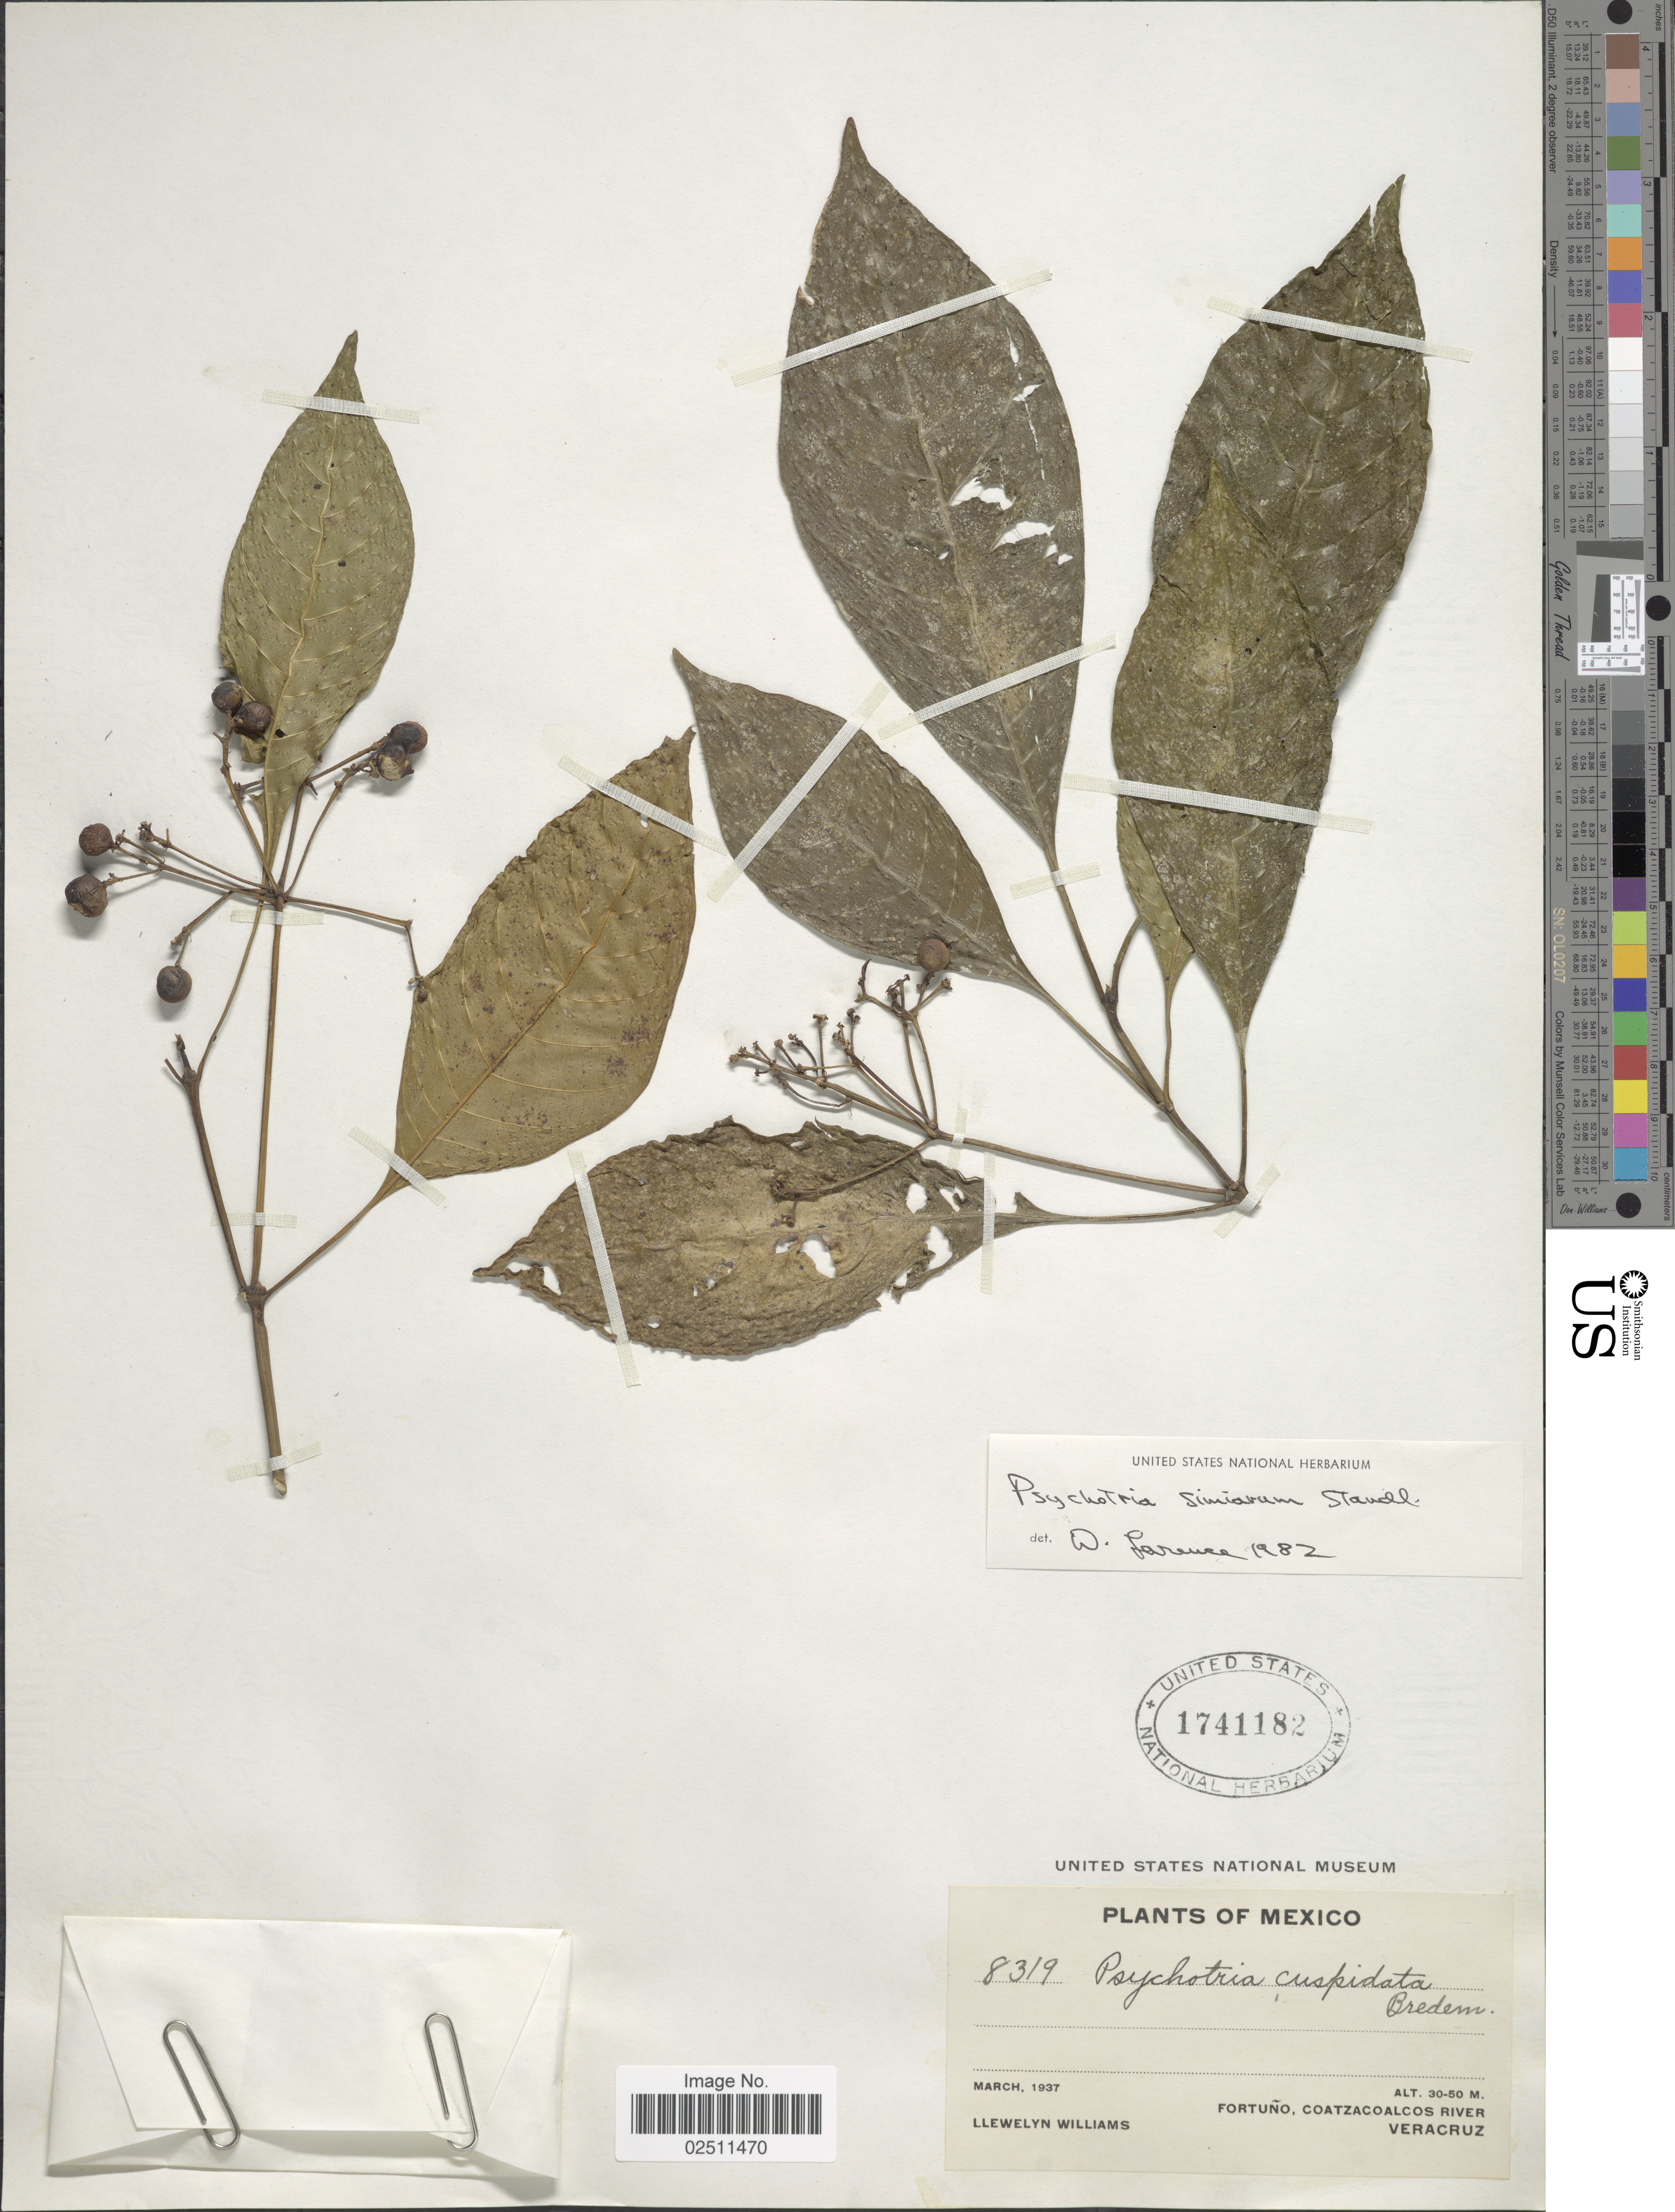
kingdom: Plantae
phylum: Tracheophyta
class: Magnoliopsida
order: Gentianales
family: Rubiaceae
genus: Psychotria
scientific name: Psychotria simiarum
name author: Standl.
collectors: Ll. Williams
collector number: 8319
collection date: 1937-03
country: Mexico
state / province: Veracruz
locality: Fortuno, Coatzacoalcos River, Veracruz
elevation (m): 30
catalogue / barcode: US 1741182